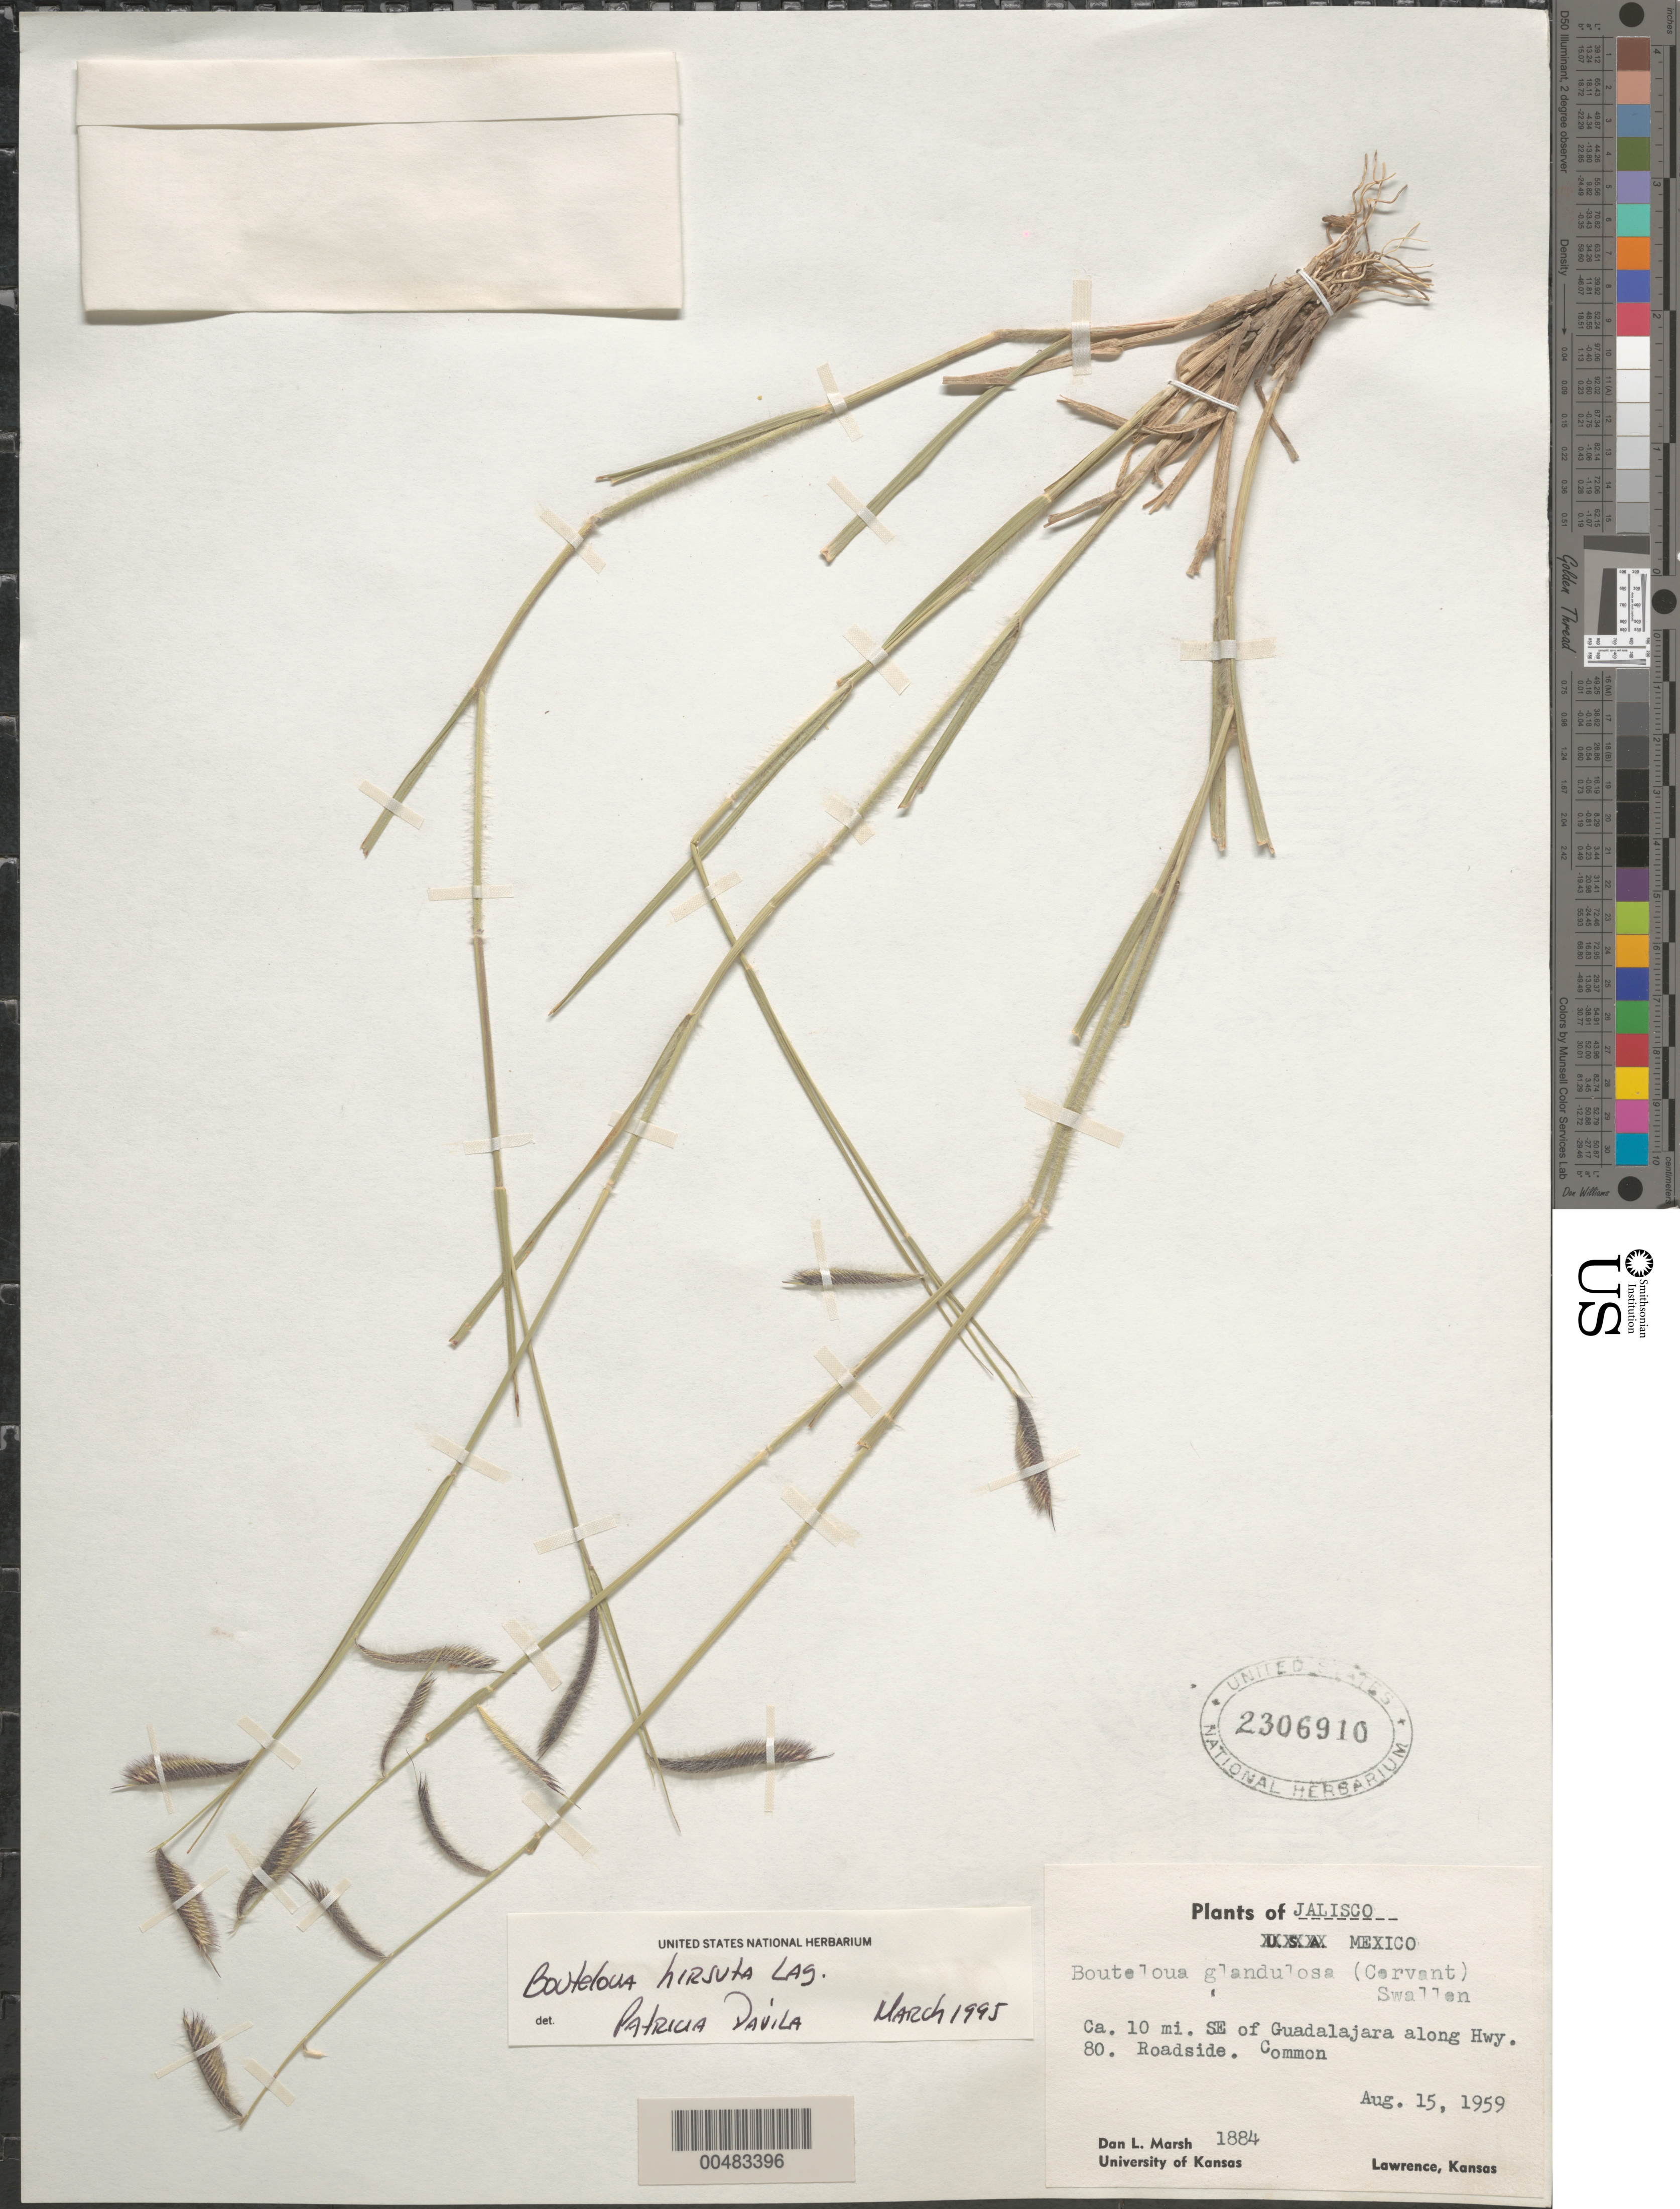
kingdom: Plantae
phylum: Tracheophyta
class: Liliopsida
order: Poales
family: Poaceae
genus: Bouteloua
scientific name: Bouteloua hirsuta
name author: Lag.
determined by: Dávila, P. D.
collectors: D. L. Marsh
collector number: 1884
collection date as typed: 15 Aug 1959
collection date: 1959-08-15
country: Mexico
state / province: Jalisco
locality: About 10 mi SE of Guadalajara along Highway 80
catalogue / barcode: US 2306910